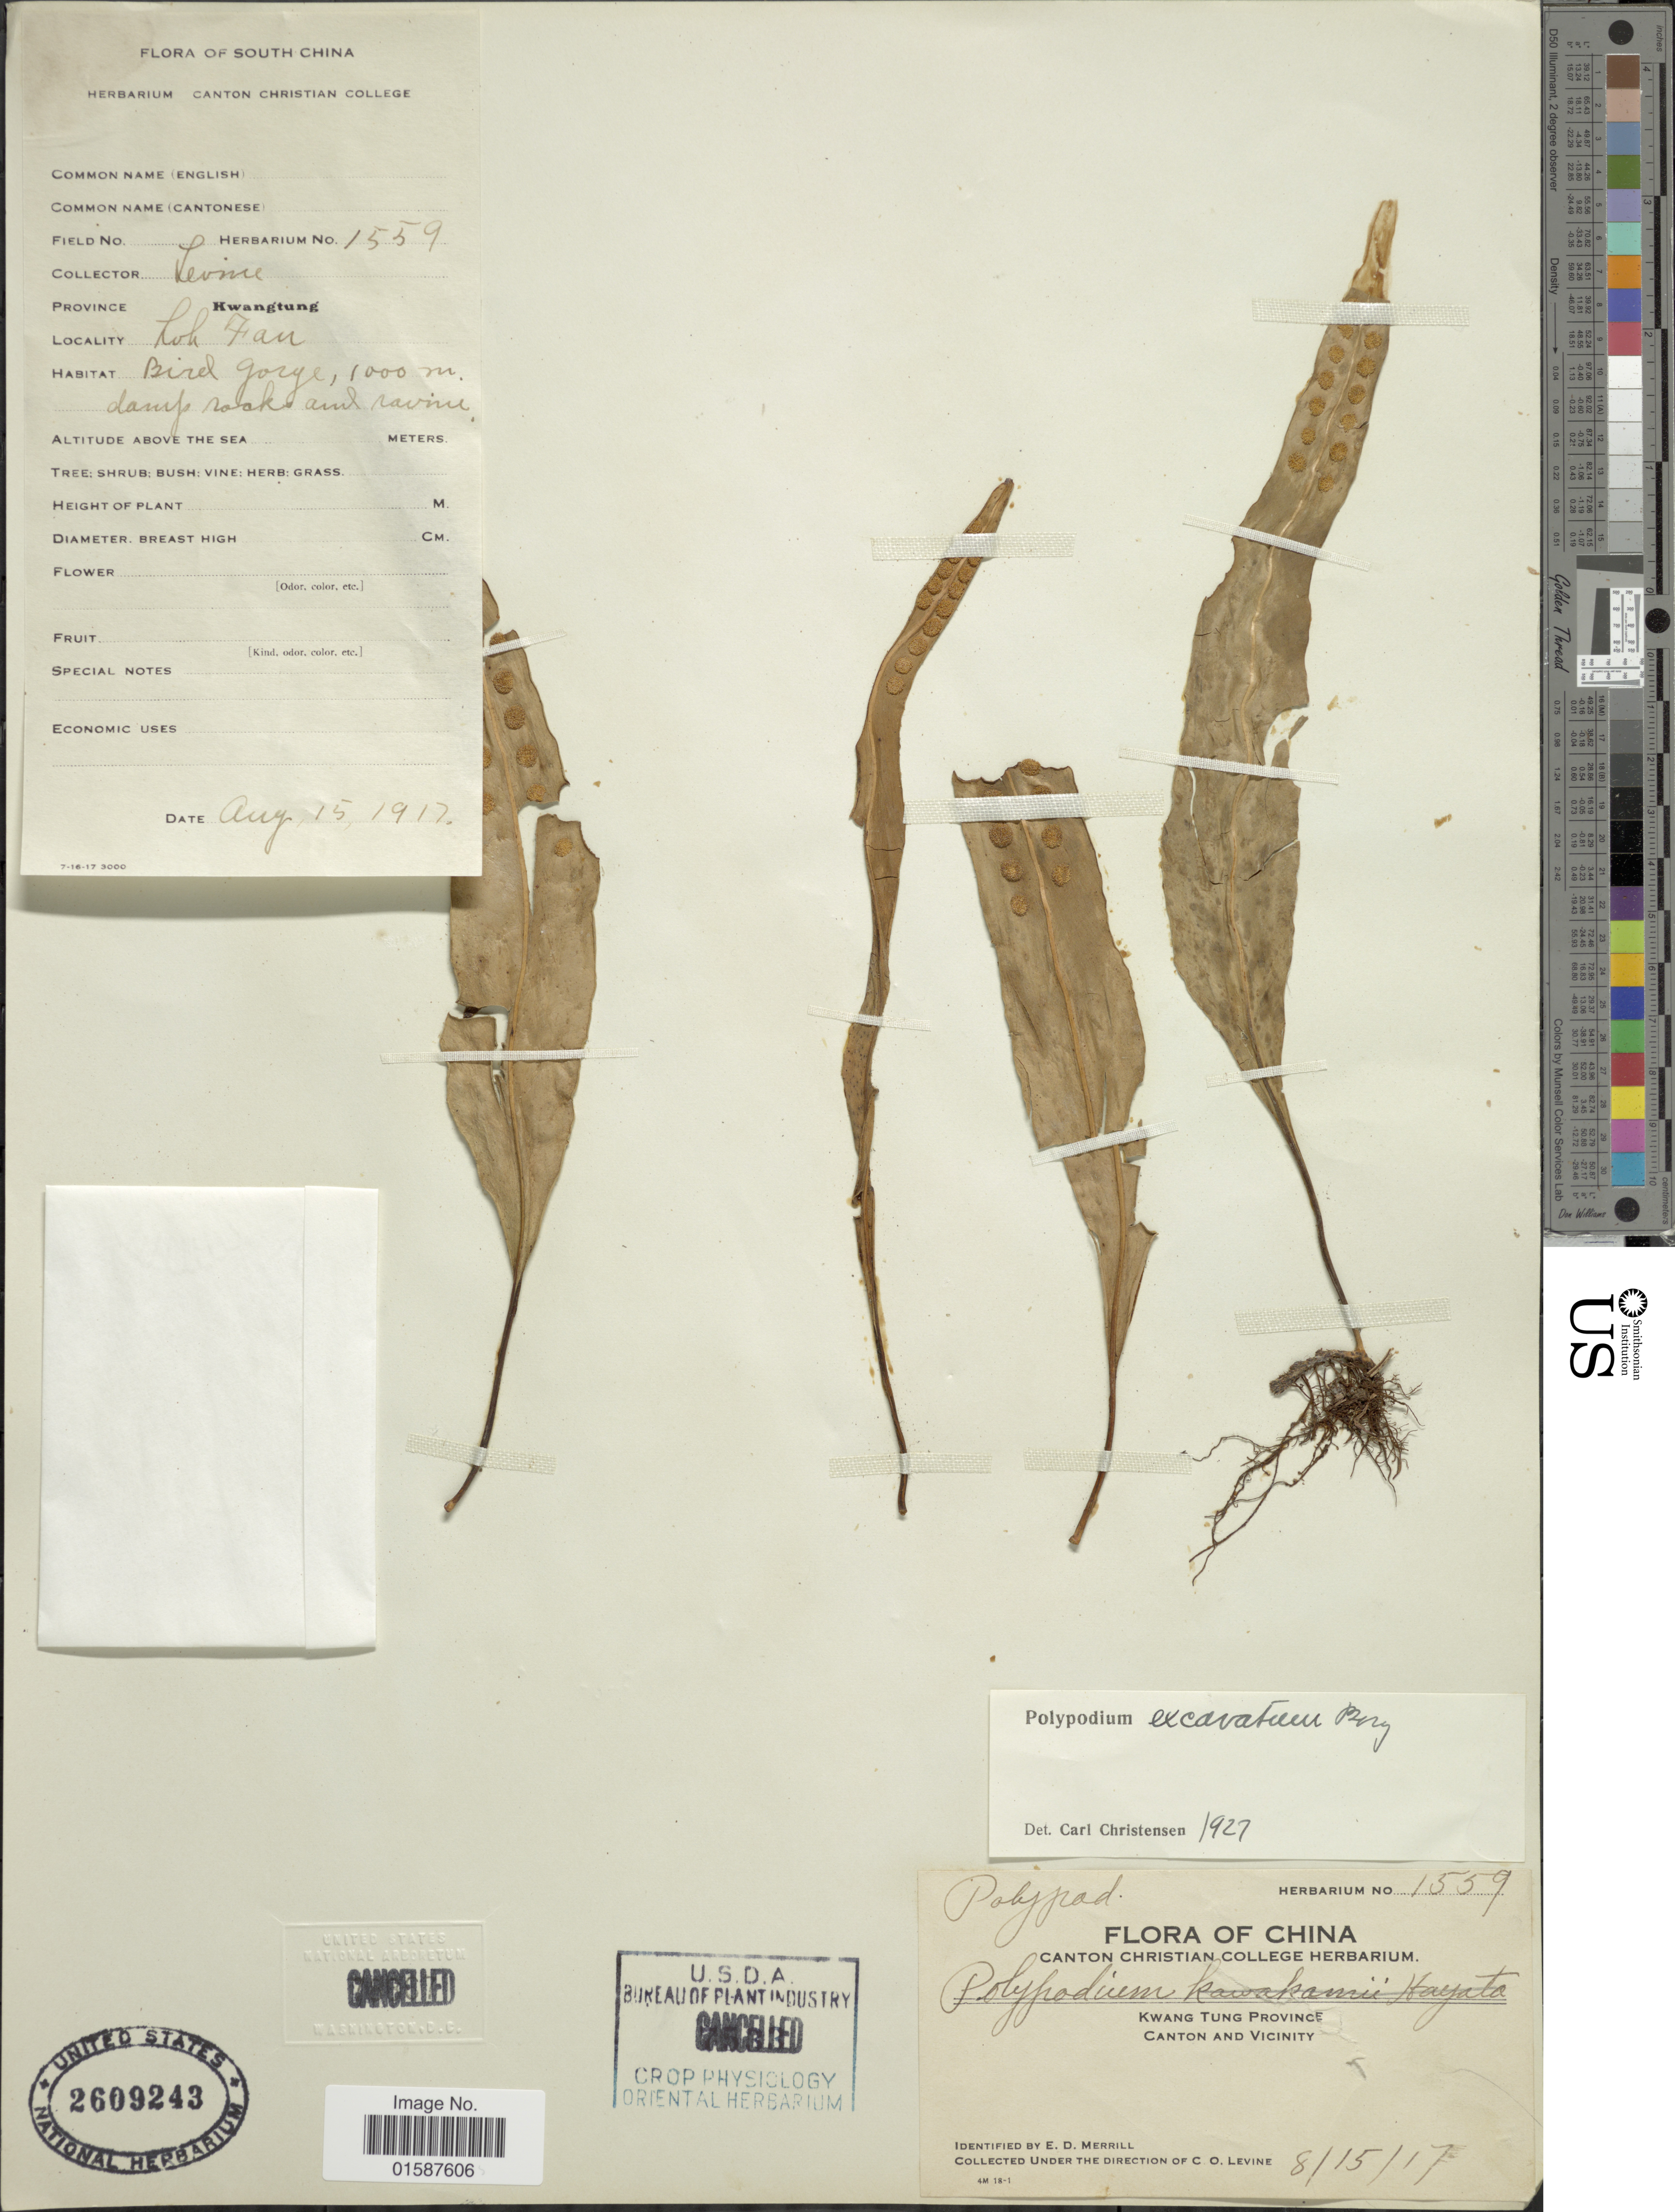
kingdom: Plantae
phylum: Tracheophyta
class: Polypodiopsida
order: Polypodiales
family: Polypodiaceae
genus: Lepisorus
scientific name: Lepisorus excavatus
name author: (Bory ex Willd.) Ching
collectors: C. O. Levine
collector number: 1559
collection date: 1917-08-15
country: China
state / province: Guangdong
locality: South China, Kwangtung, Kok Jan, Canton and vicinity [interpreted]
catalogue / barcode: US 2609243